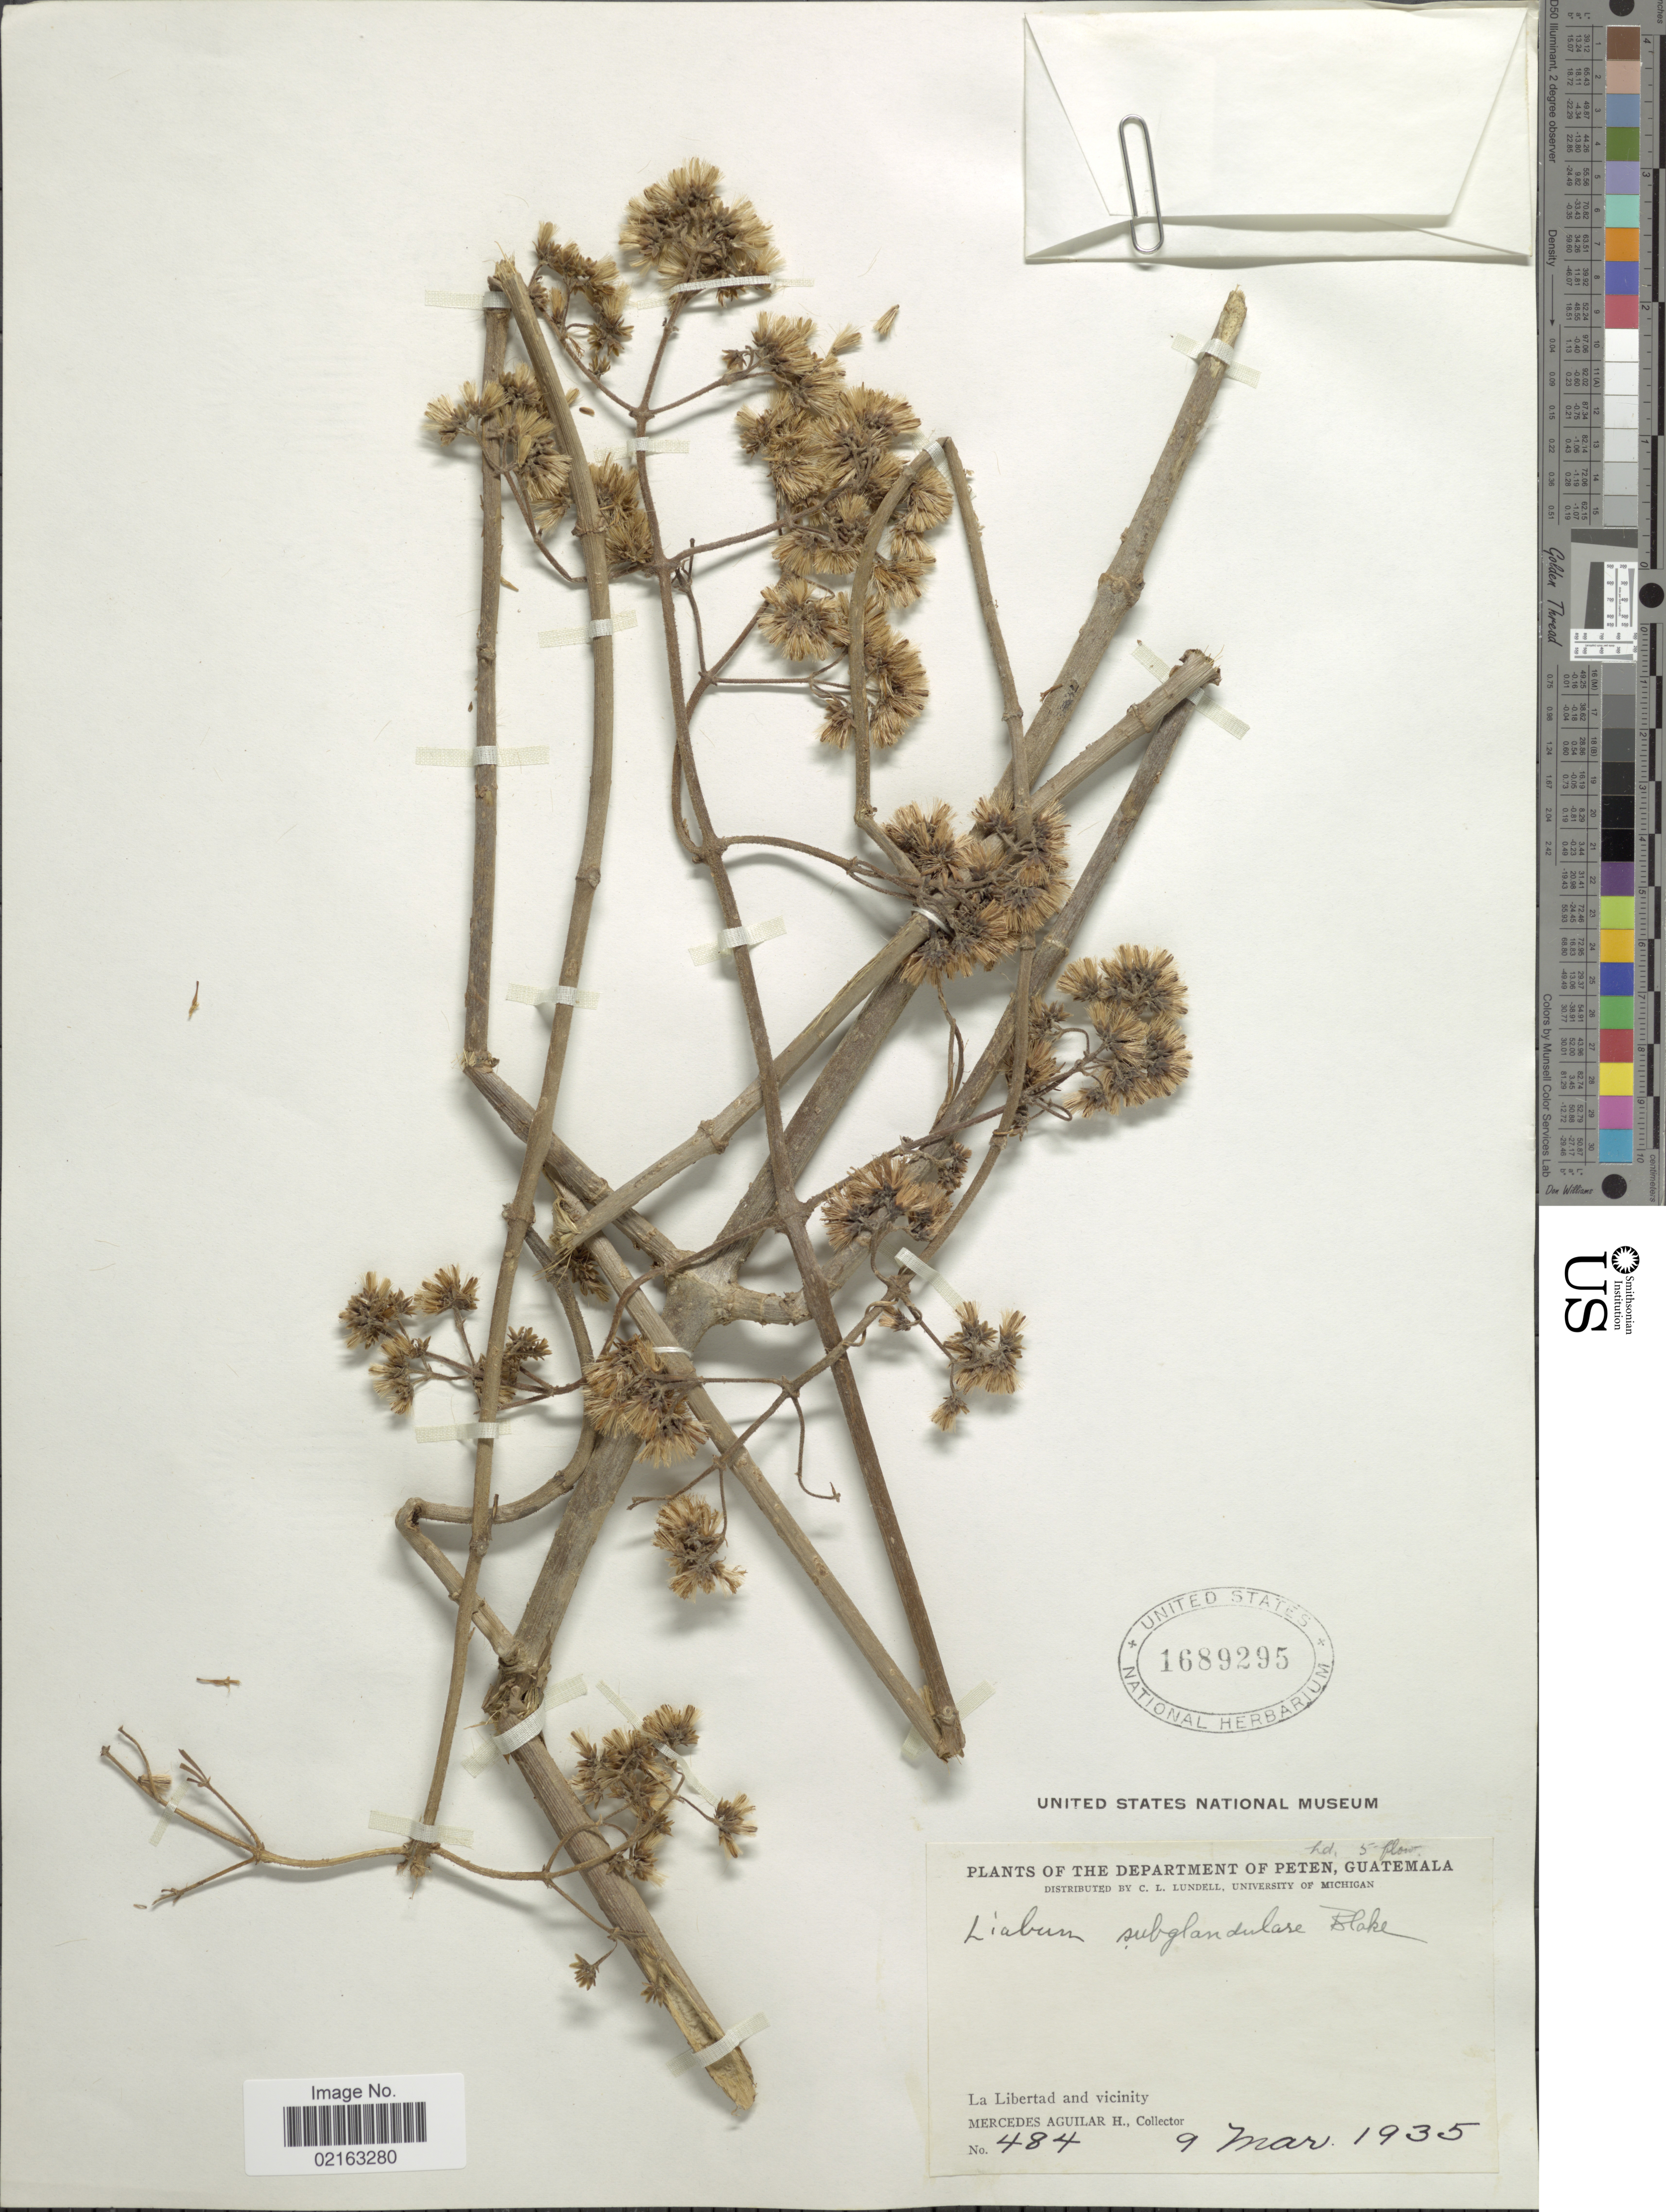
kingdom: Plantae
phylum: Tracheophyta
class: Magnoliopsida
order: Asterales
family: Asteraceae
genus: Sinclairia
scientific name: Sinclairia deamii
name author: (B.L. Rob. & Bartl.) Rydb.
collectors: M. Aguilar H.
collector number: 484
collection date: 1935-03-09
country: Guatemala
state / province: El Petén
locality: Department of Peten, Guatemala. La Libertad and vicinity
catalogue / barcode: US 1689295